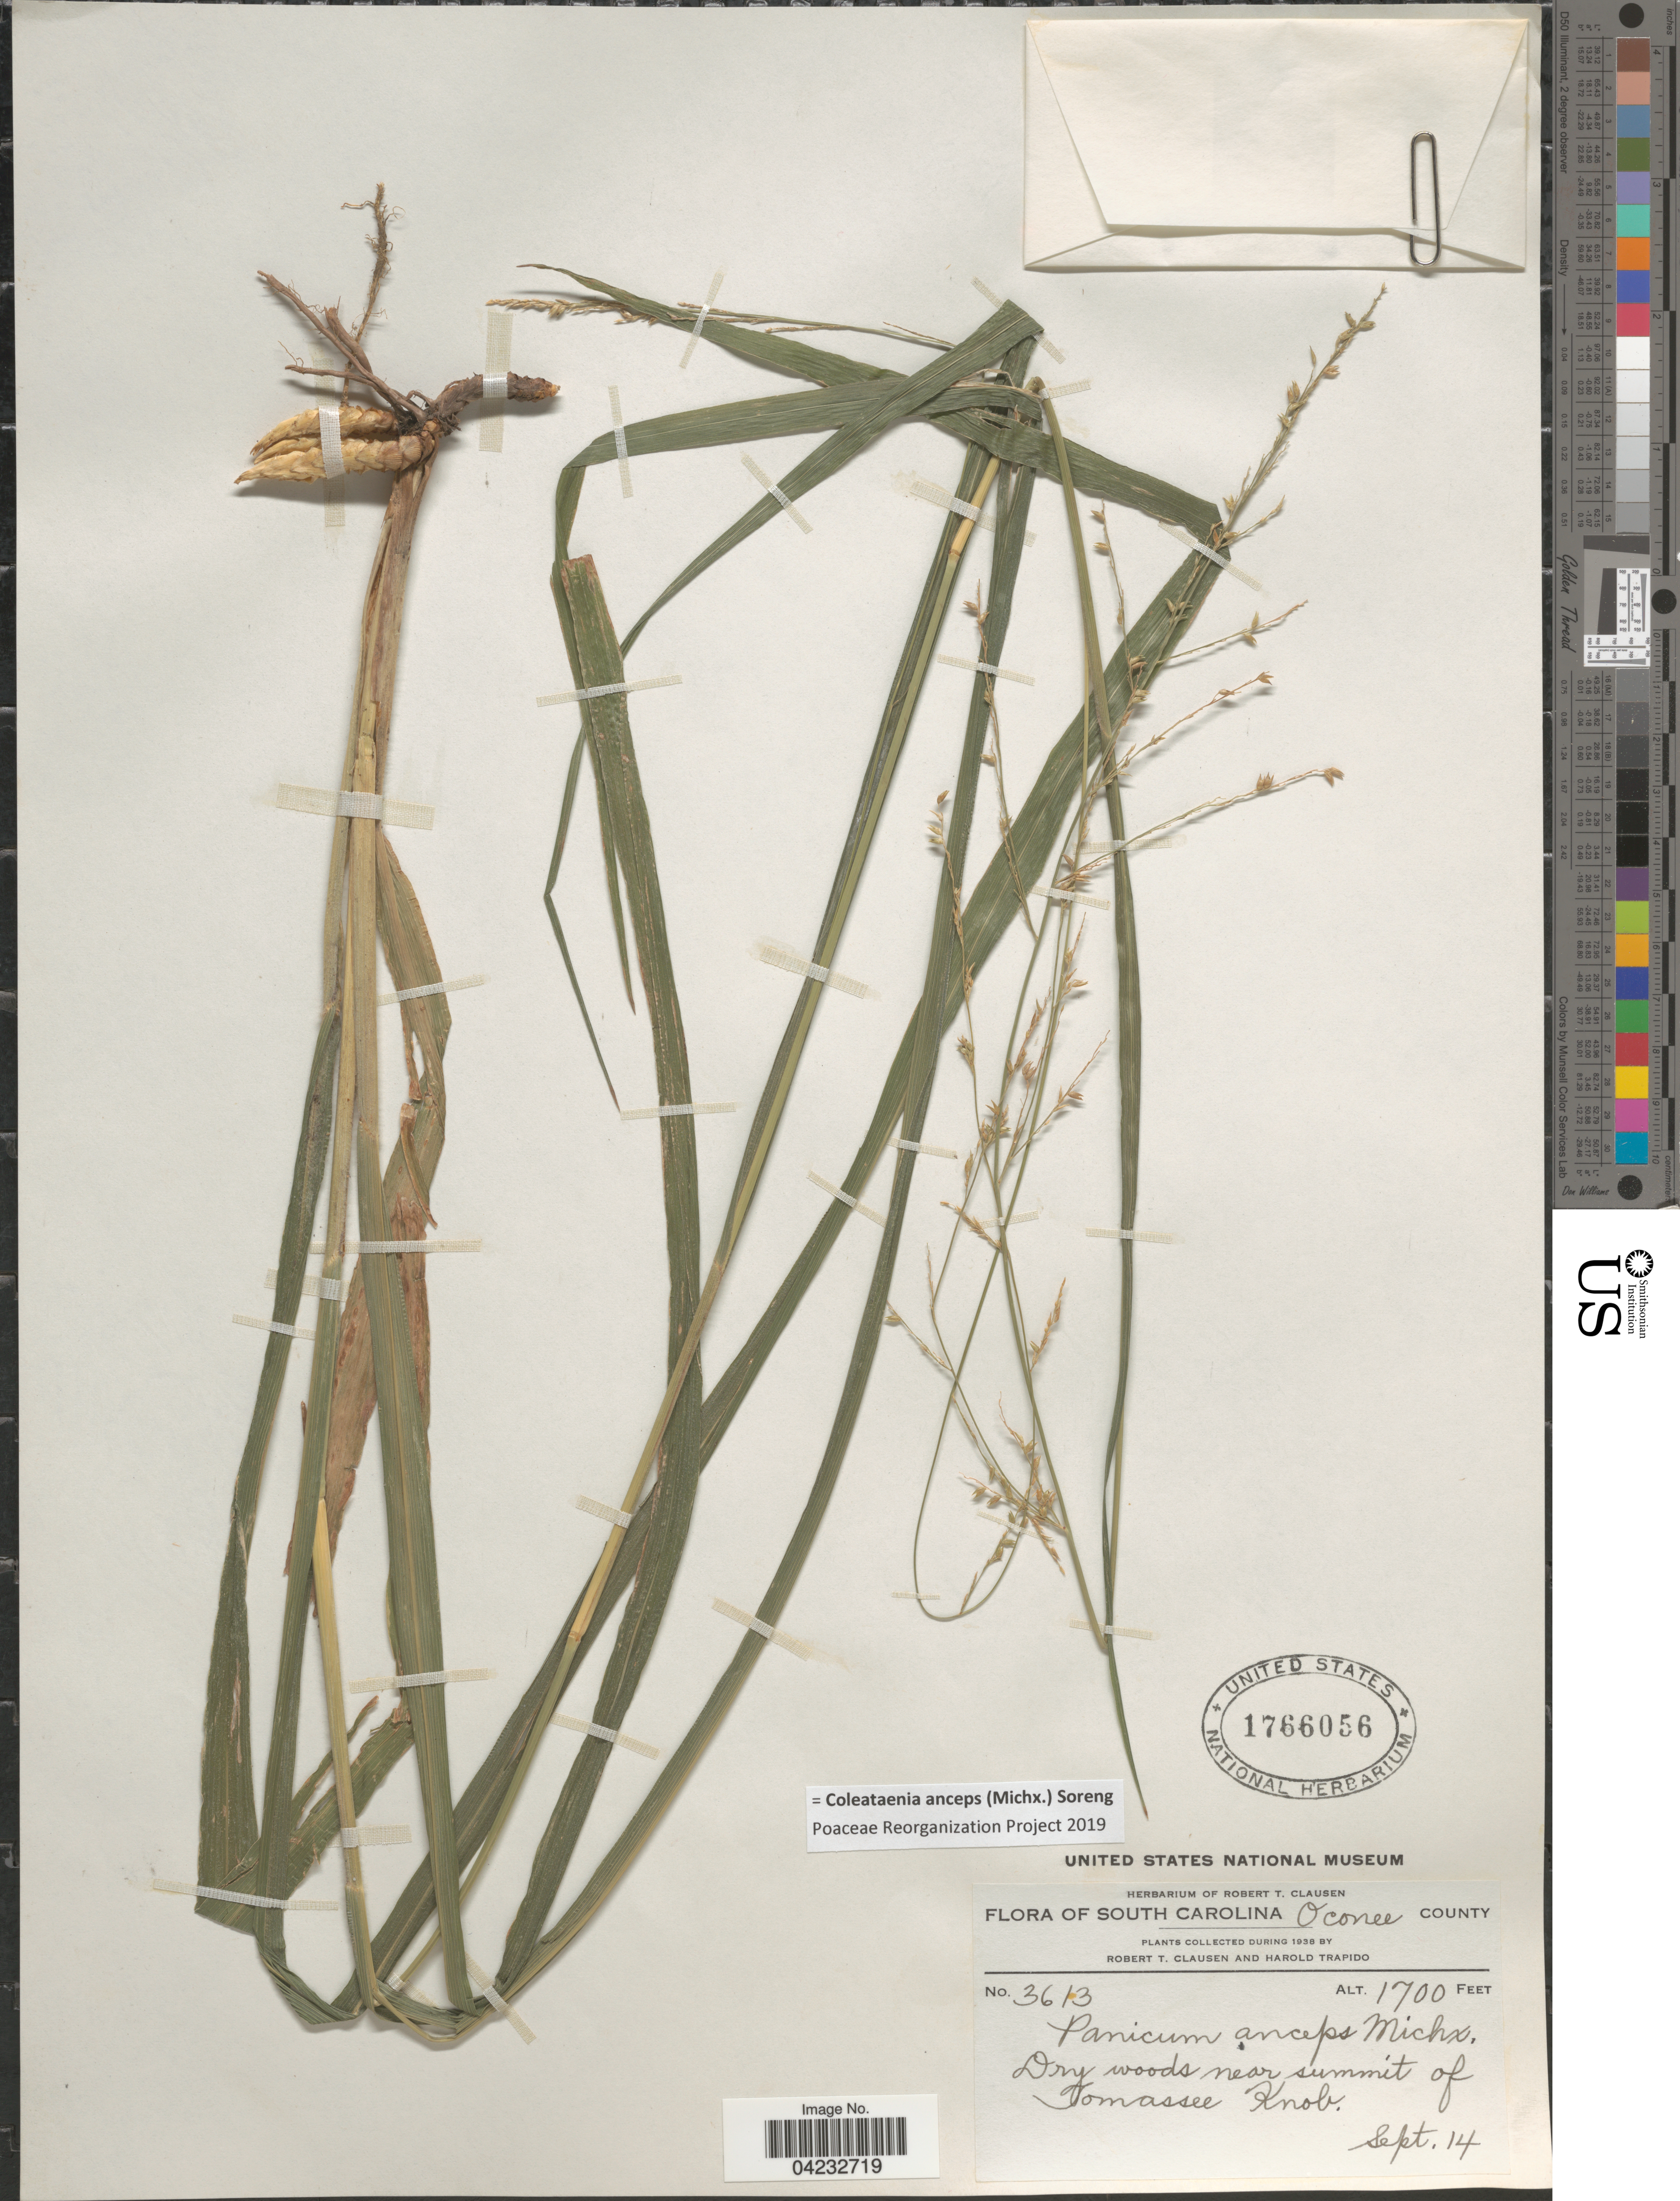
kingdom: Plantae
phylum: Tracheophyta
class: Liliopsida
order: Poales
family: Poaceae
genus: Coleataenia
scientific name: Coleataenia anceps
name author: (Michx.) Soreng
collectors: R. T. Clausen & H. Trapido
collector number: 3613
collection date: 1938-09-14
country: United States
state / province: South Carolina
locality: Oconee County. Dry woods near summit of Tomassee Knob.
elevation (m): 518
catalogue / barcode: US 1766056